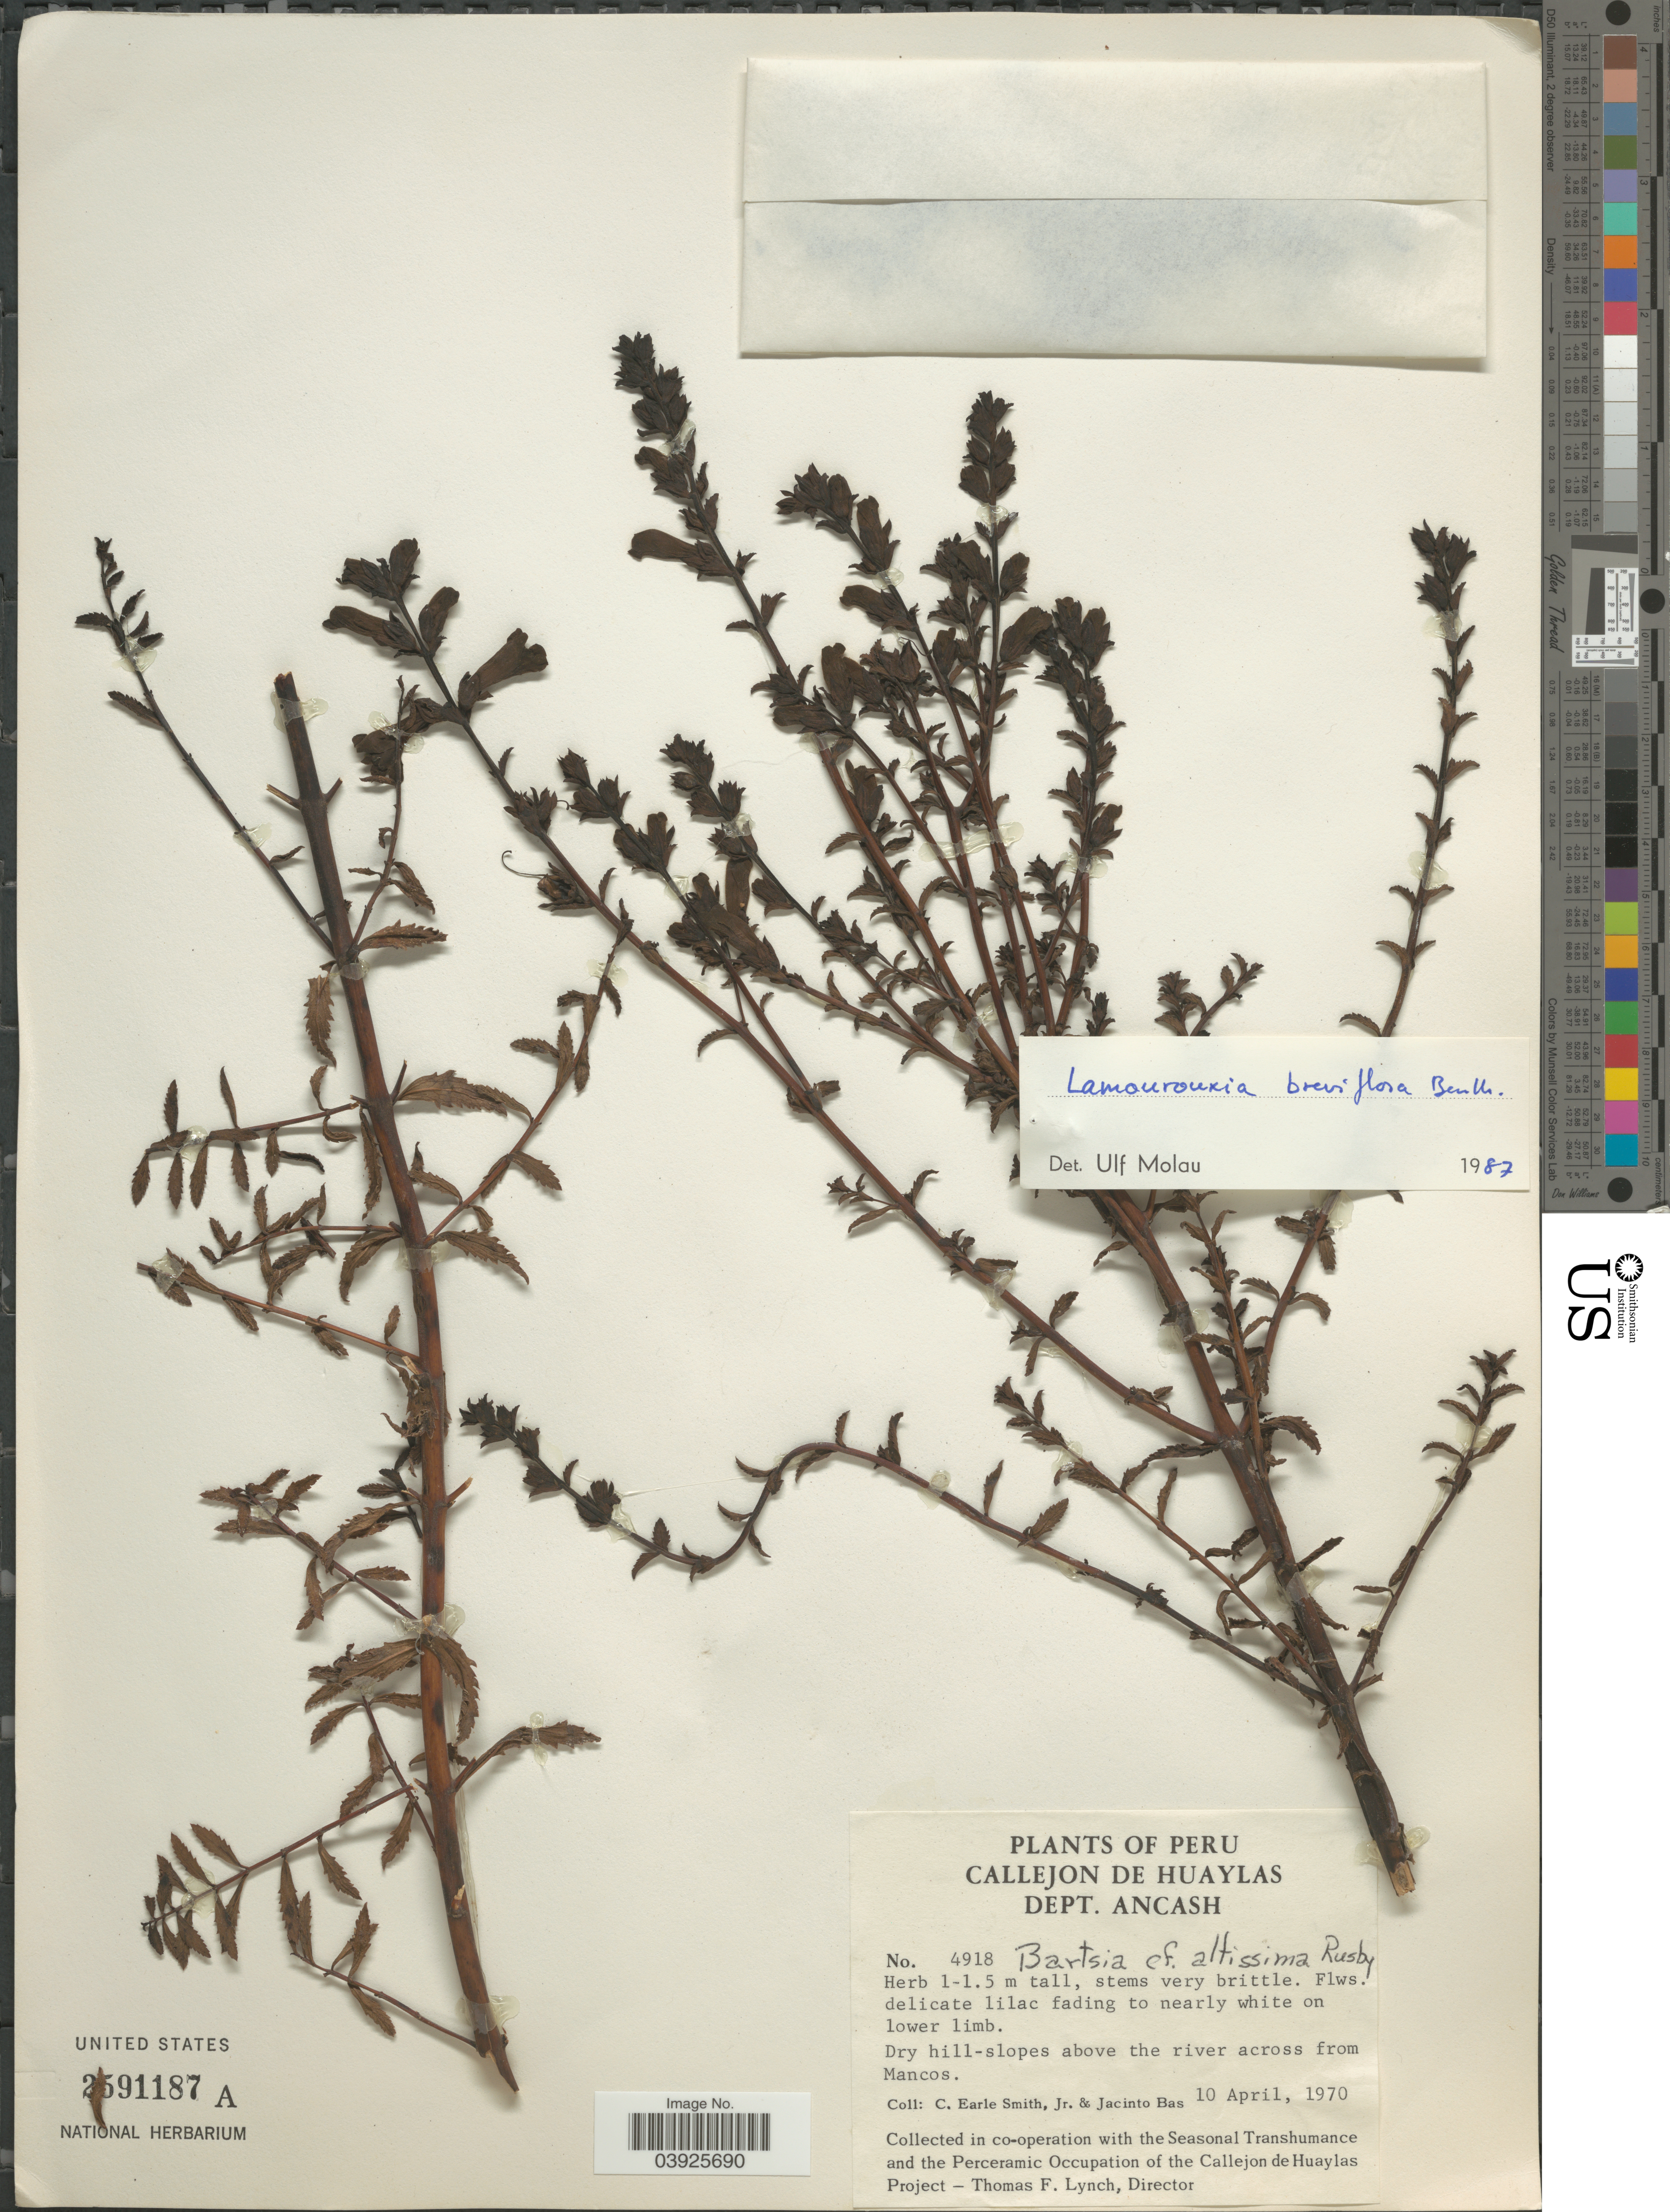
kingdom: Plantae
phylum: Tracheophyta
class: Magnoliopsida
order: Lamiales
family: Orobanchaceae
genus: Lamourouxia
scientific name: Lamourouxia sylvatica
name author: Kunth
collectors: C. E. Smith Jr. & J. Bas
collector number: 4918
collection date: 1970-04-10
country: Peru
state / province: Ancash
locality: Callejon de Huaylas. Dept. Ancash. Dry hill-slopes above the river across from Mancos.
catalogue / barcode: US 2591187A